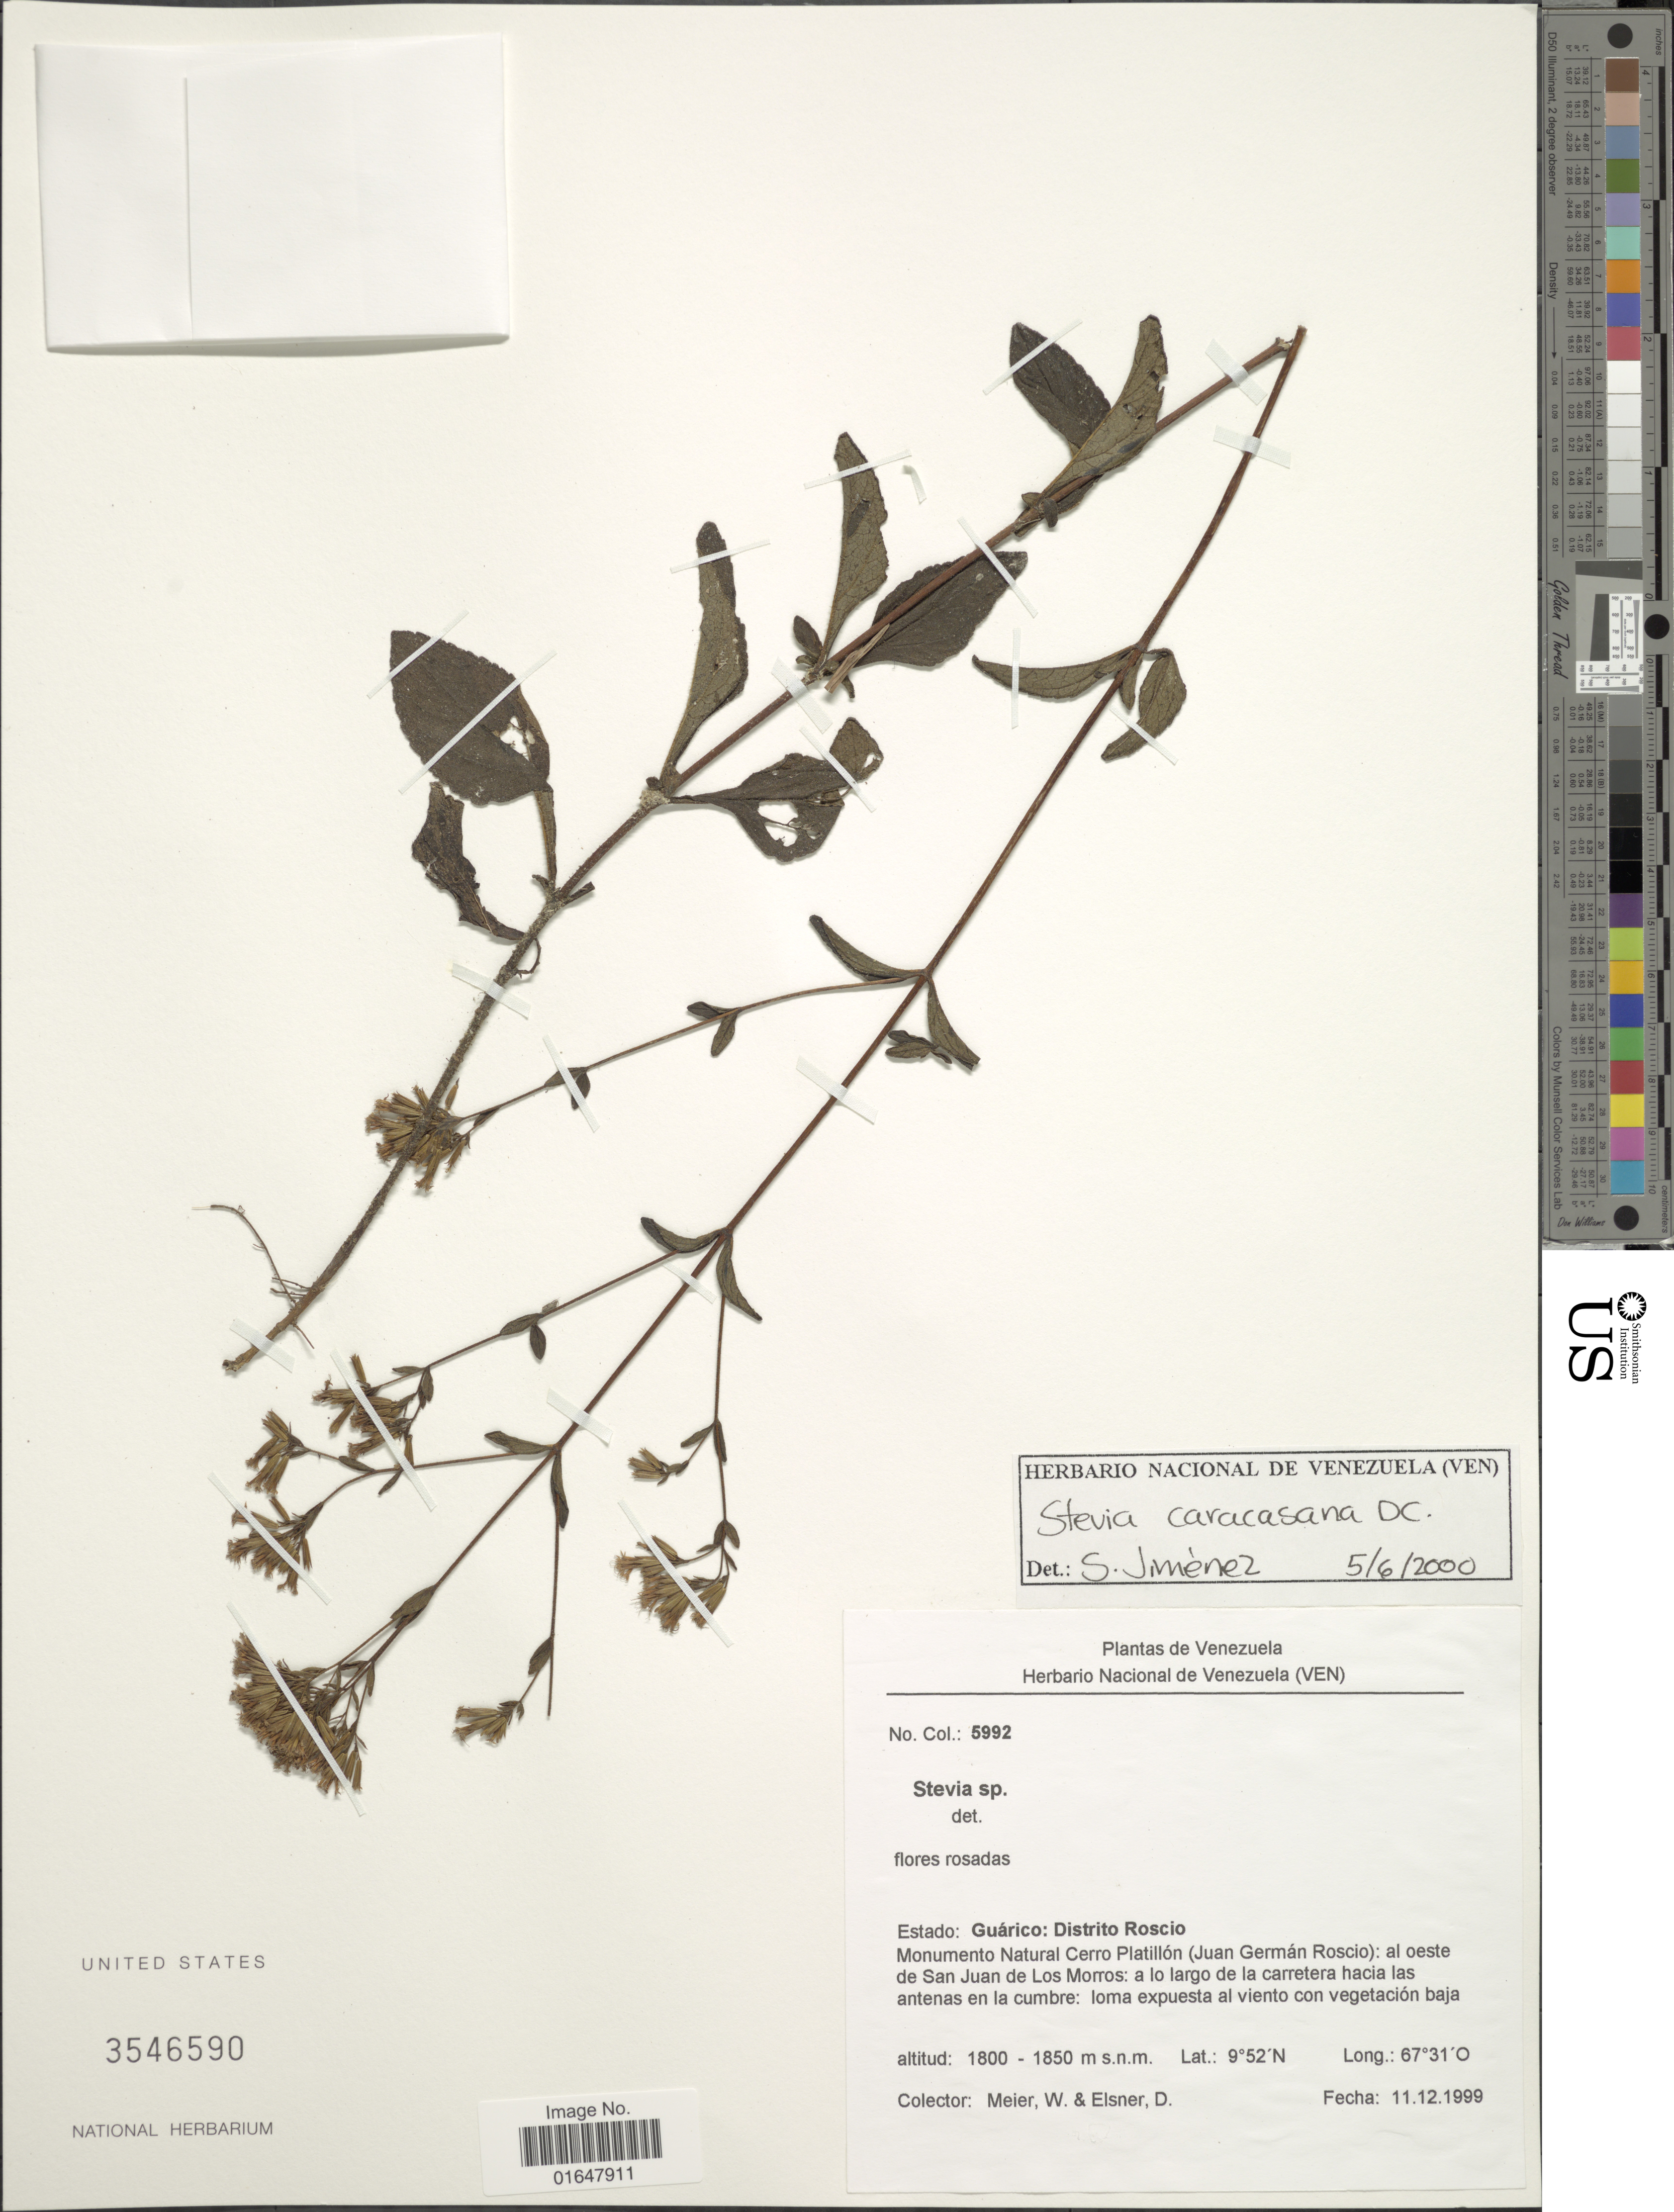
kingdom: Plantae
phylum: Tracheophyta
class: Magnoliopsida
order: Asterales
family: Asteraceae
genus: Stevia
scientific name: Stevia caracasana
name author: DC.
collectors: W. Meier & D. Elsner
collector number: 5992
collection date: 1999-12-11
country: Venezuela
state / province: Guárico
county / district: Juan Germán Roscio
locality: Distrito Roscio, Monumento Natural Cerro Paltillon (Juan german Roscio), al oeste de San Juan de Los Morros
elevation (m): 1800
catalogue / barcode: US 3546590